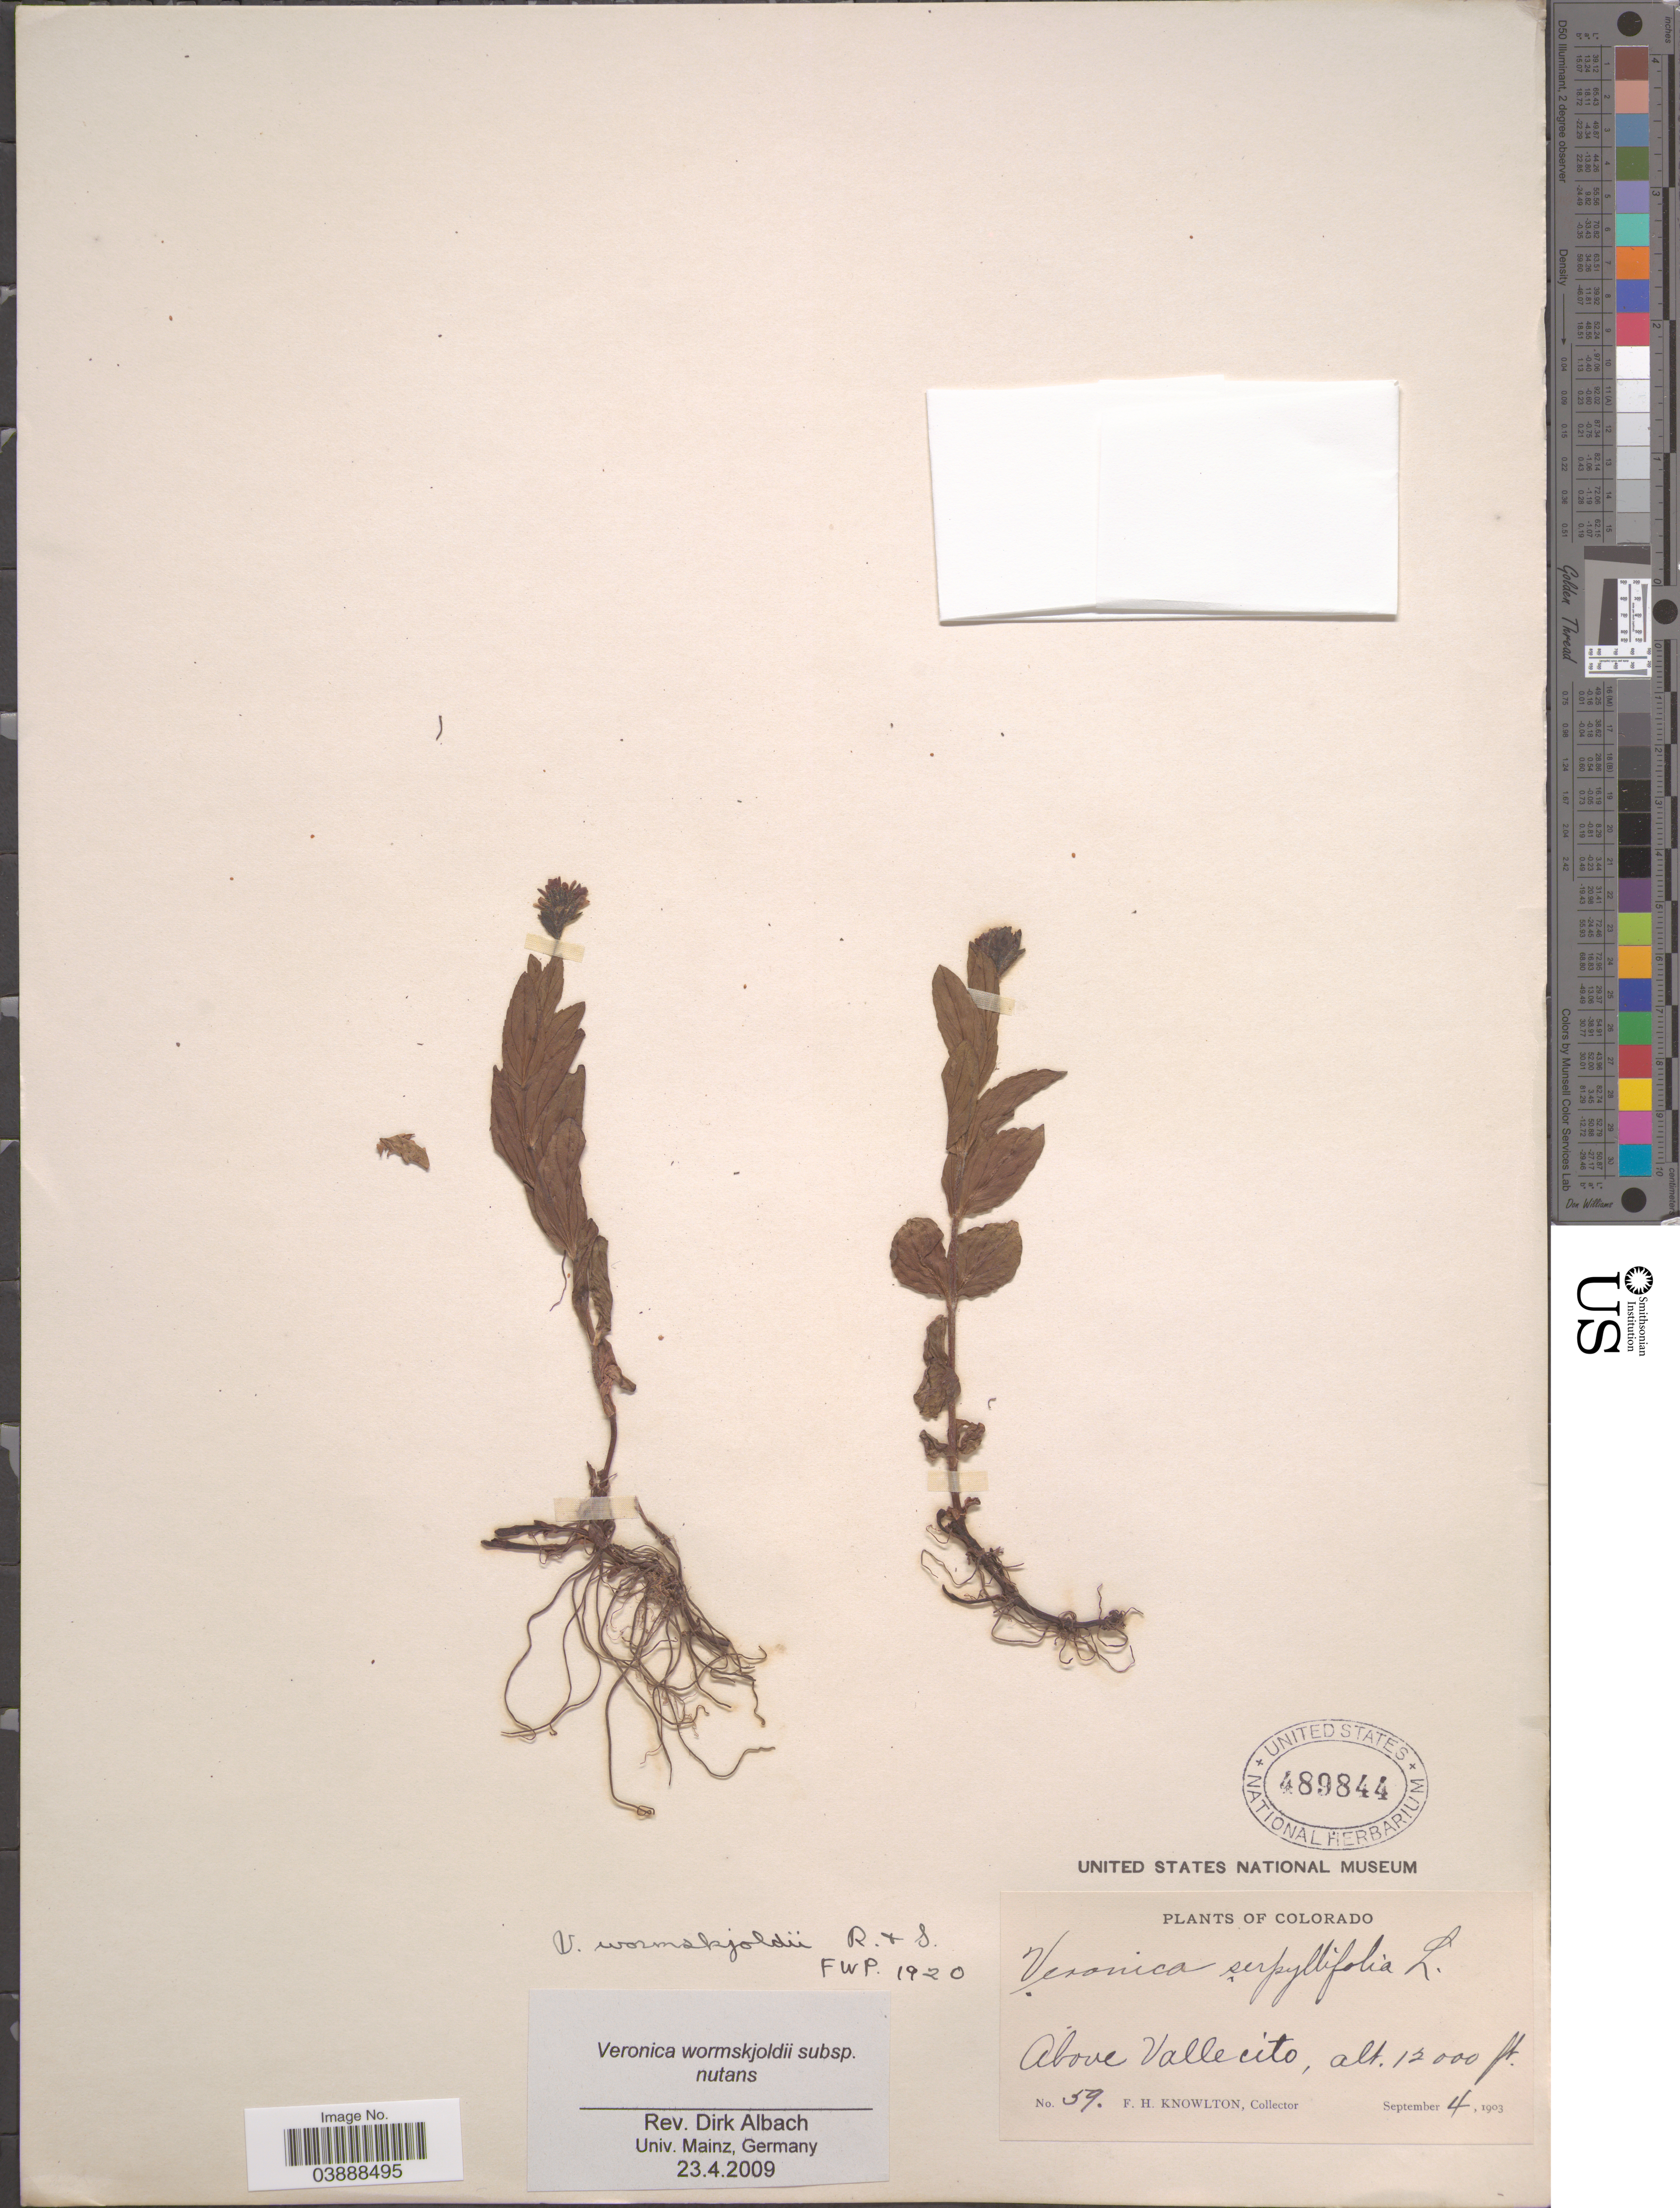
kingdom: Plantae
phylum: Tracheophyta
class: Magnoliopsida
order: Lamiales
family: Plantaginaceae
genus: Veronica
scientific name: Veronica wormskjoldii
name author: Roem. & Schult.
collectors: F. H. Knowlton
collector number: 59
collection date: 1903-09-04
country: United States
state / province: Colorado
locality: Above Vallecito.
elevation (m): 3658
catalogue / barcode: US 489844